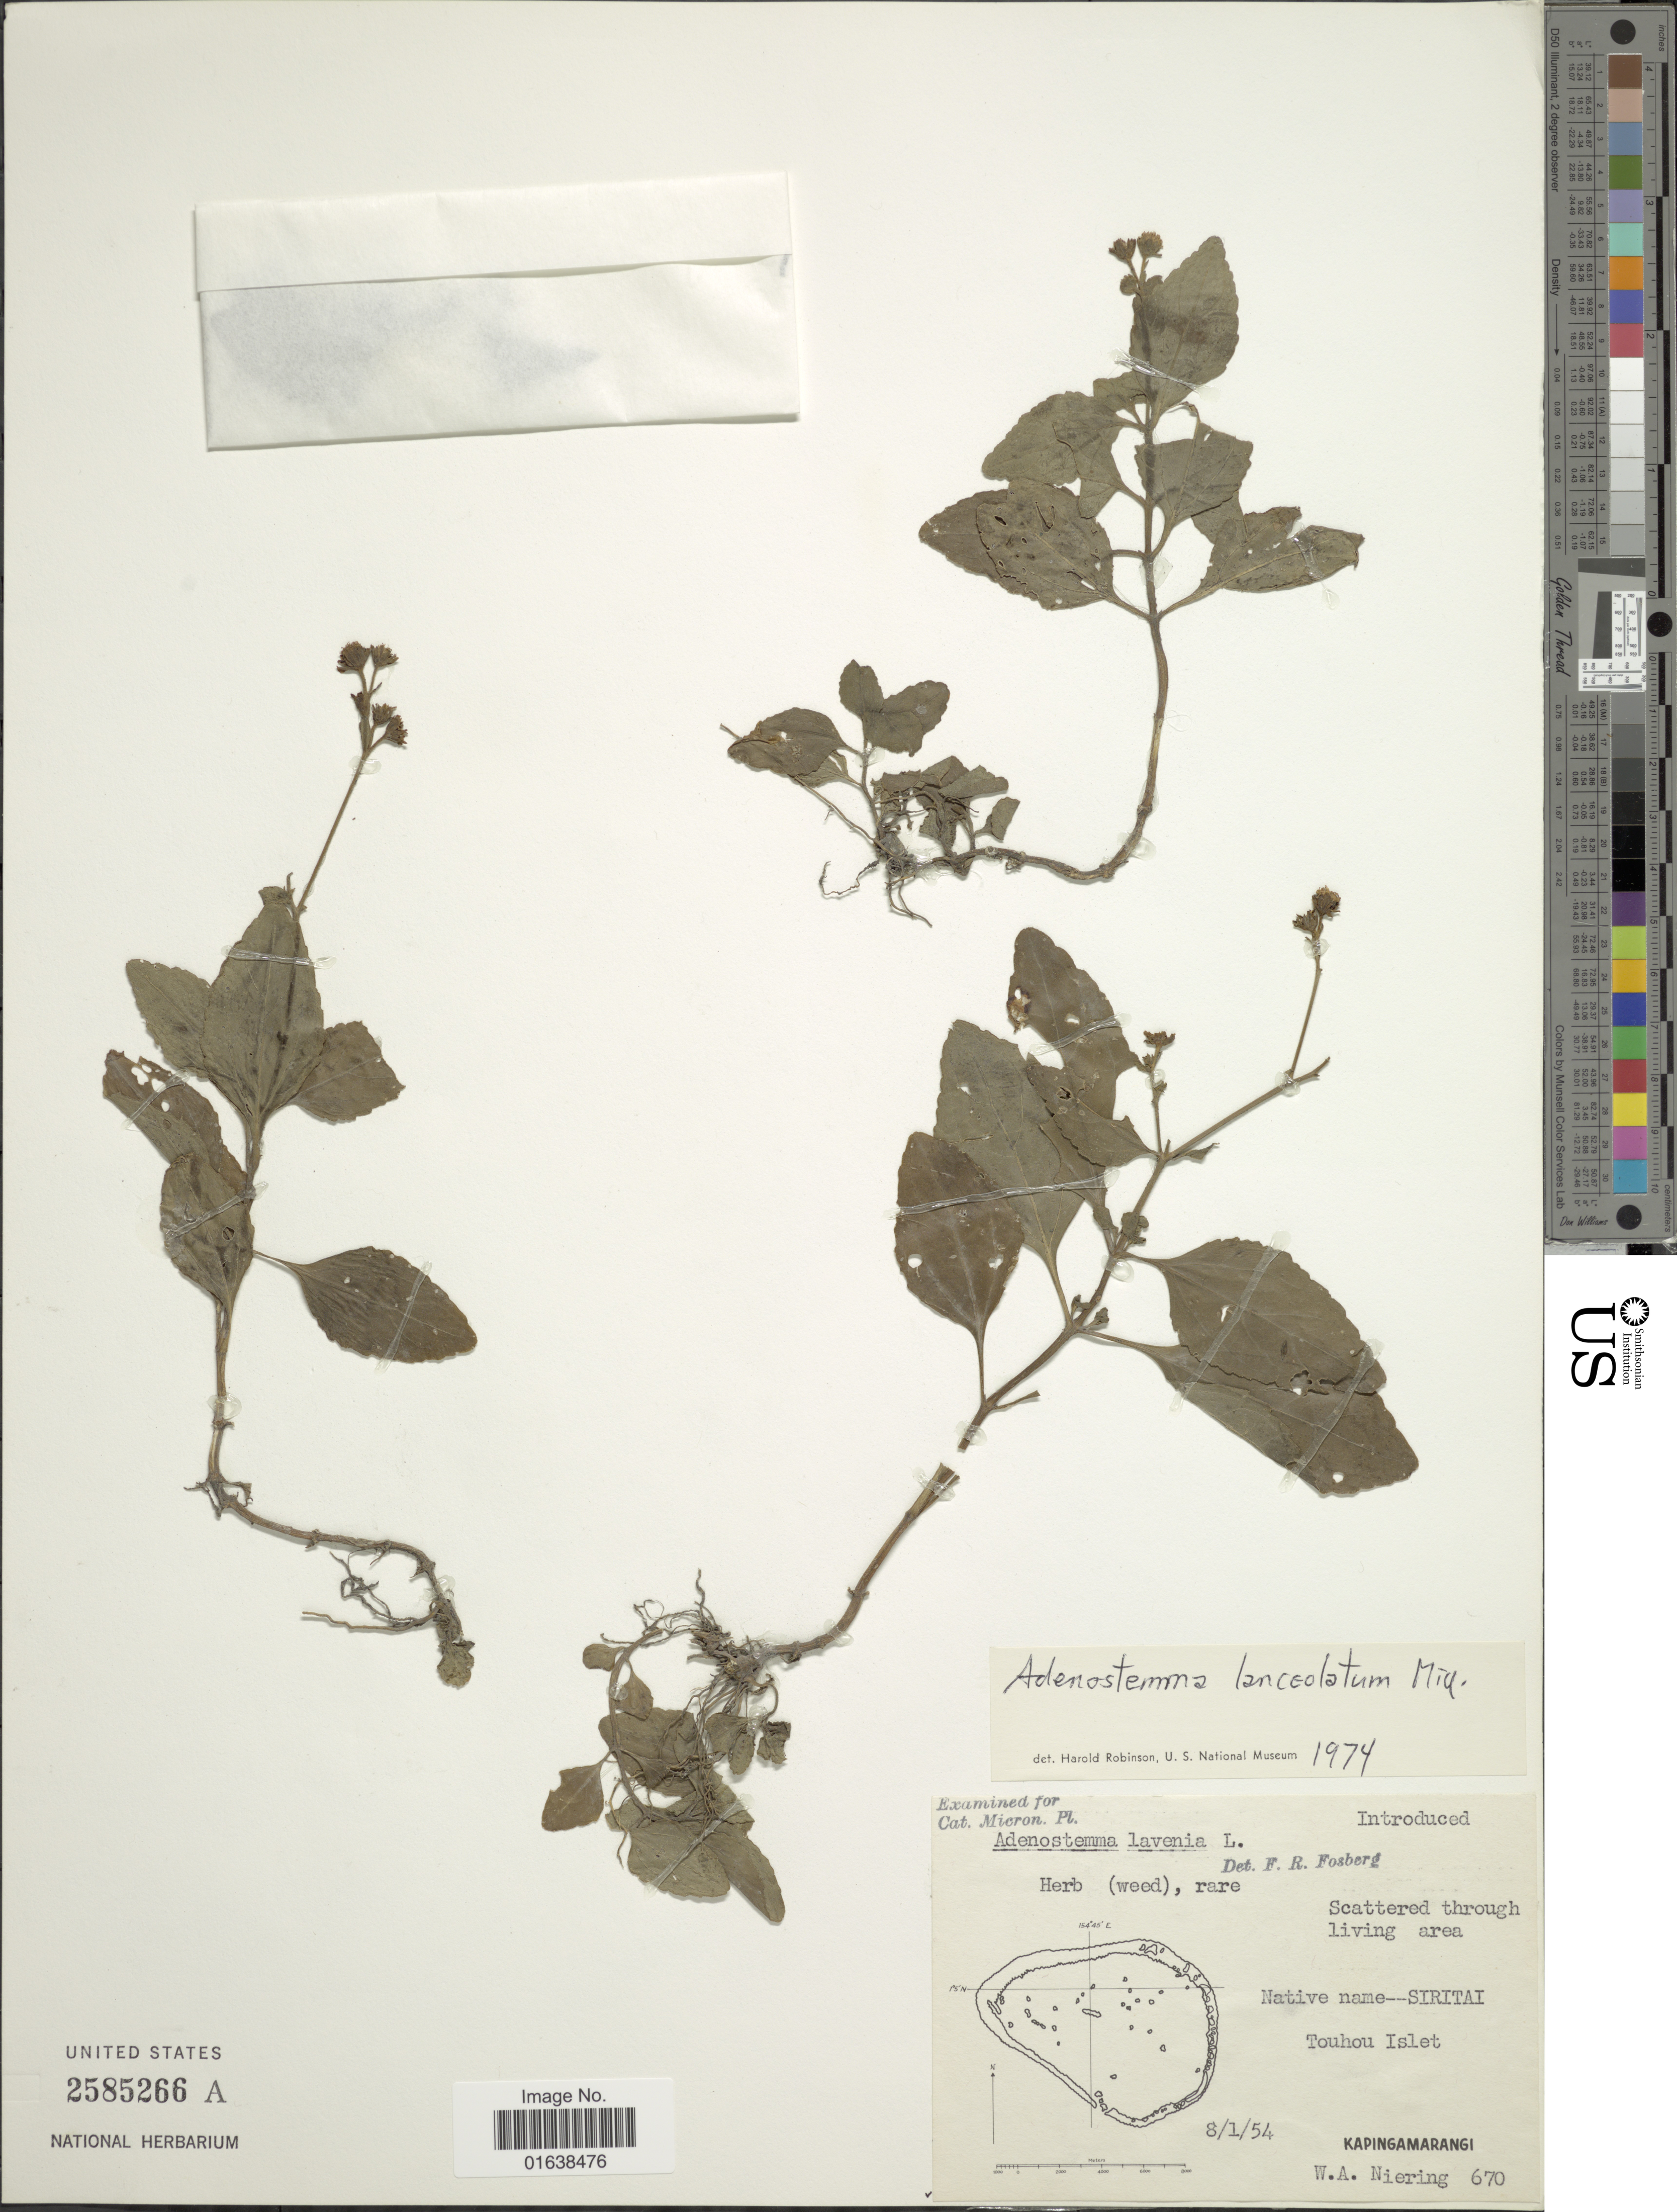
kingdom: Plantae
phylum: Tracheophyta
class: Magnoliopsida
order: Asterales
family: Asteraceae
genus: Adenostemma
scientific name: Adenostemma lanceolatum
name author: Miq.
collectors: W. Niering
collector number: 670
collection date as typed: Transcribed d/m/y: 8/1/54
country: Micronesia, Federated States of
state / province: Pohnpei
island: Kapingamarangi Atoll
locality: Touhou Islet. Kapingamarangi.Scattered thorugh living area.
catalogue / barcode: US 2585266A